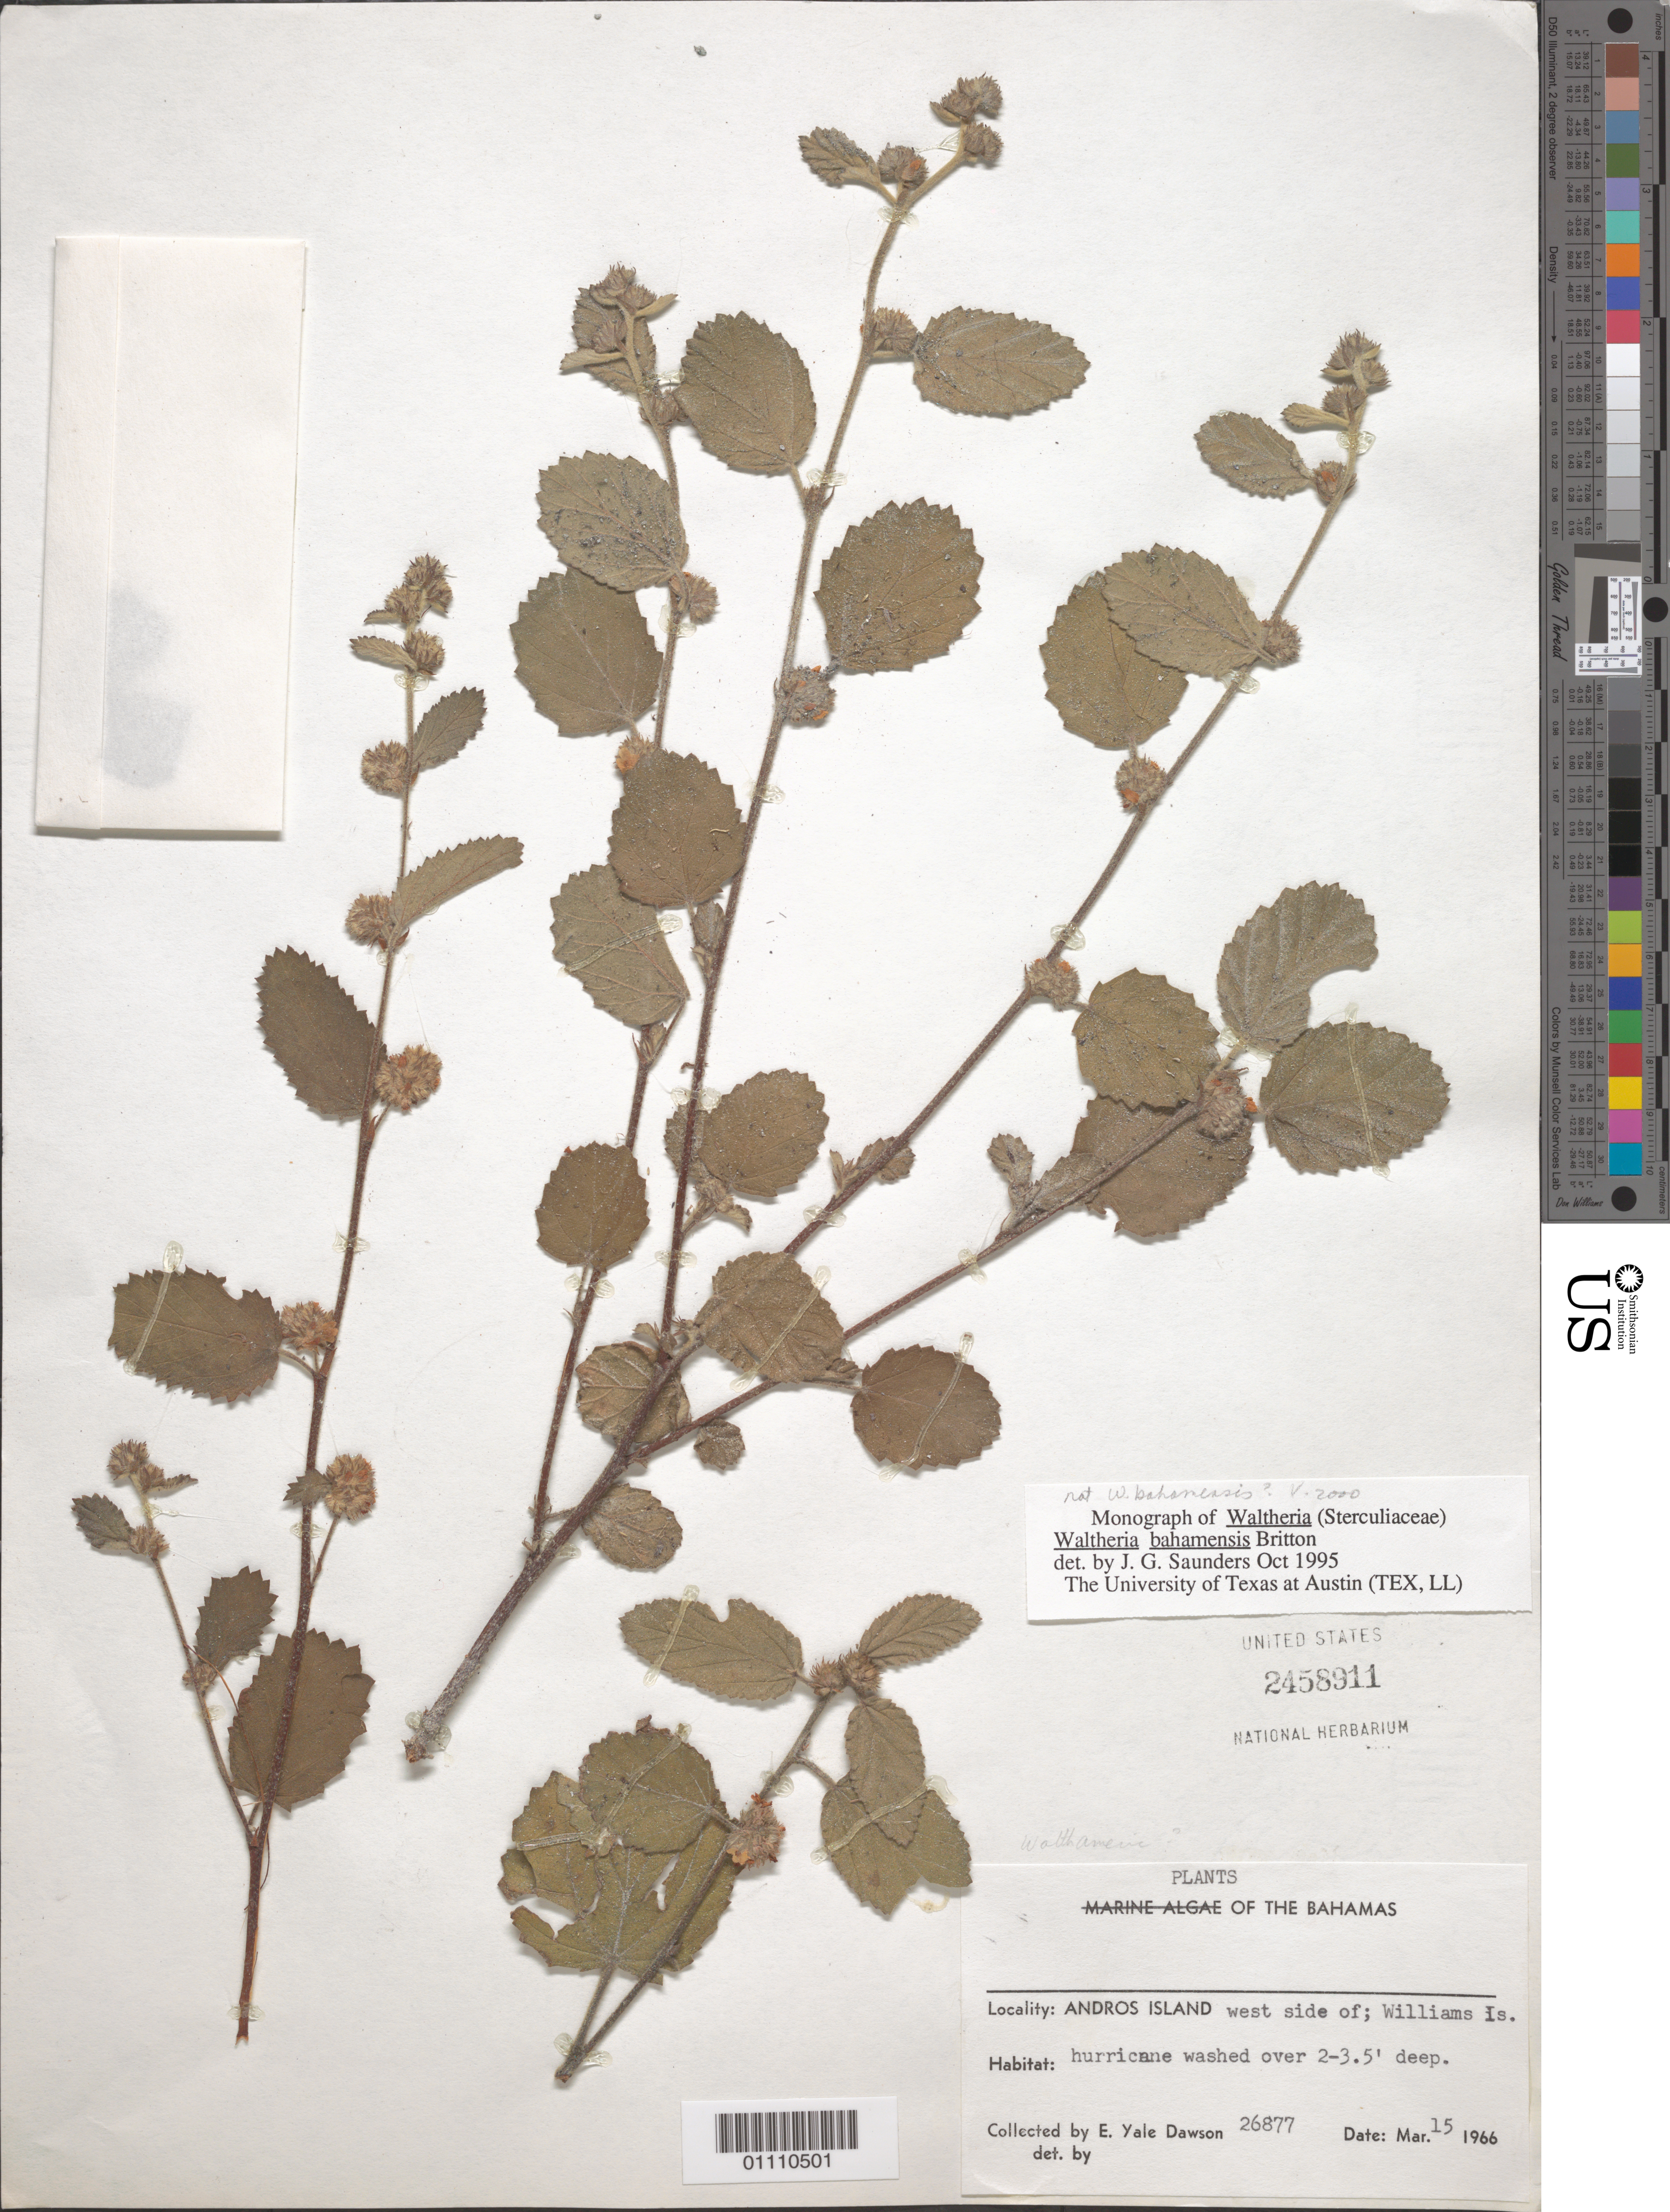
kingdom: Plantae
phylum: Tracheophyta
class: Magnoliopsida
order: Malvales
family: Malvaceae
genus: Waltheria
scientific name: Waltheria bahamensis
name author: Britton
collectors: E. Y. Dawson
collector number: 26877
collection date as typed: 15 Mar 1966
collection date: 1966-03-15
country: Bahamas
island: Williams I.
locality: W side of Andros Island, Williams Is.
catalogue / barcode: US 2458911